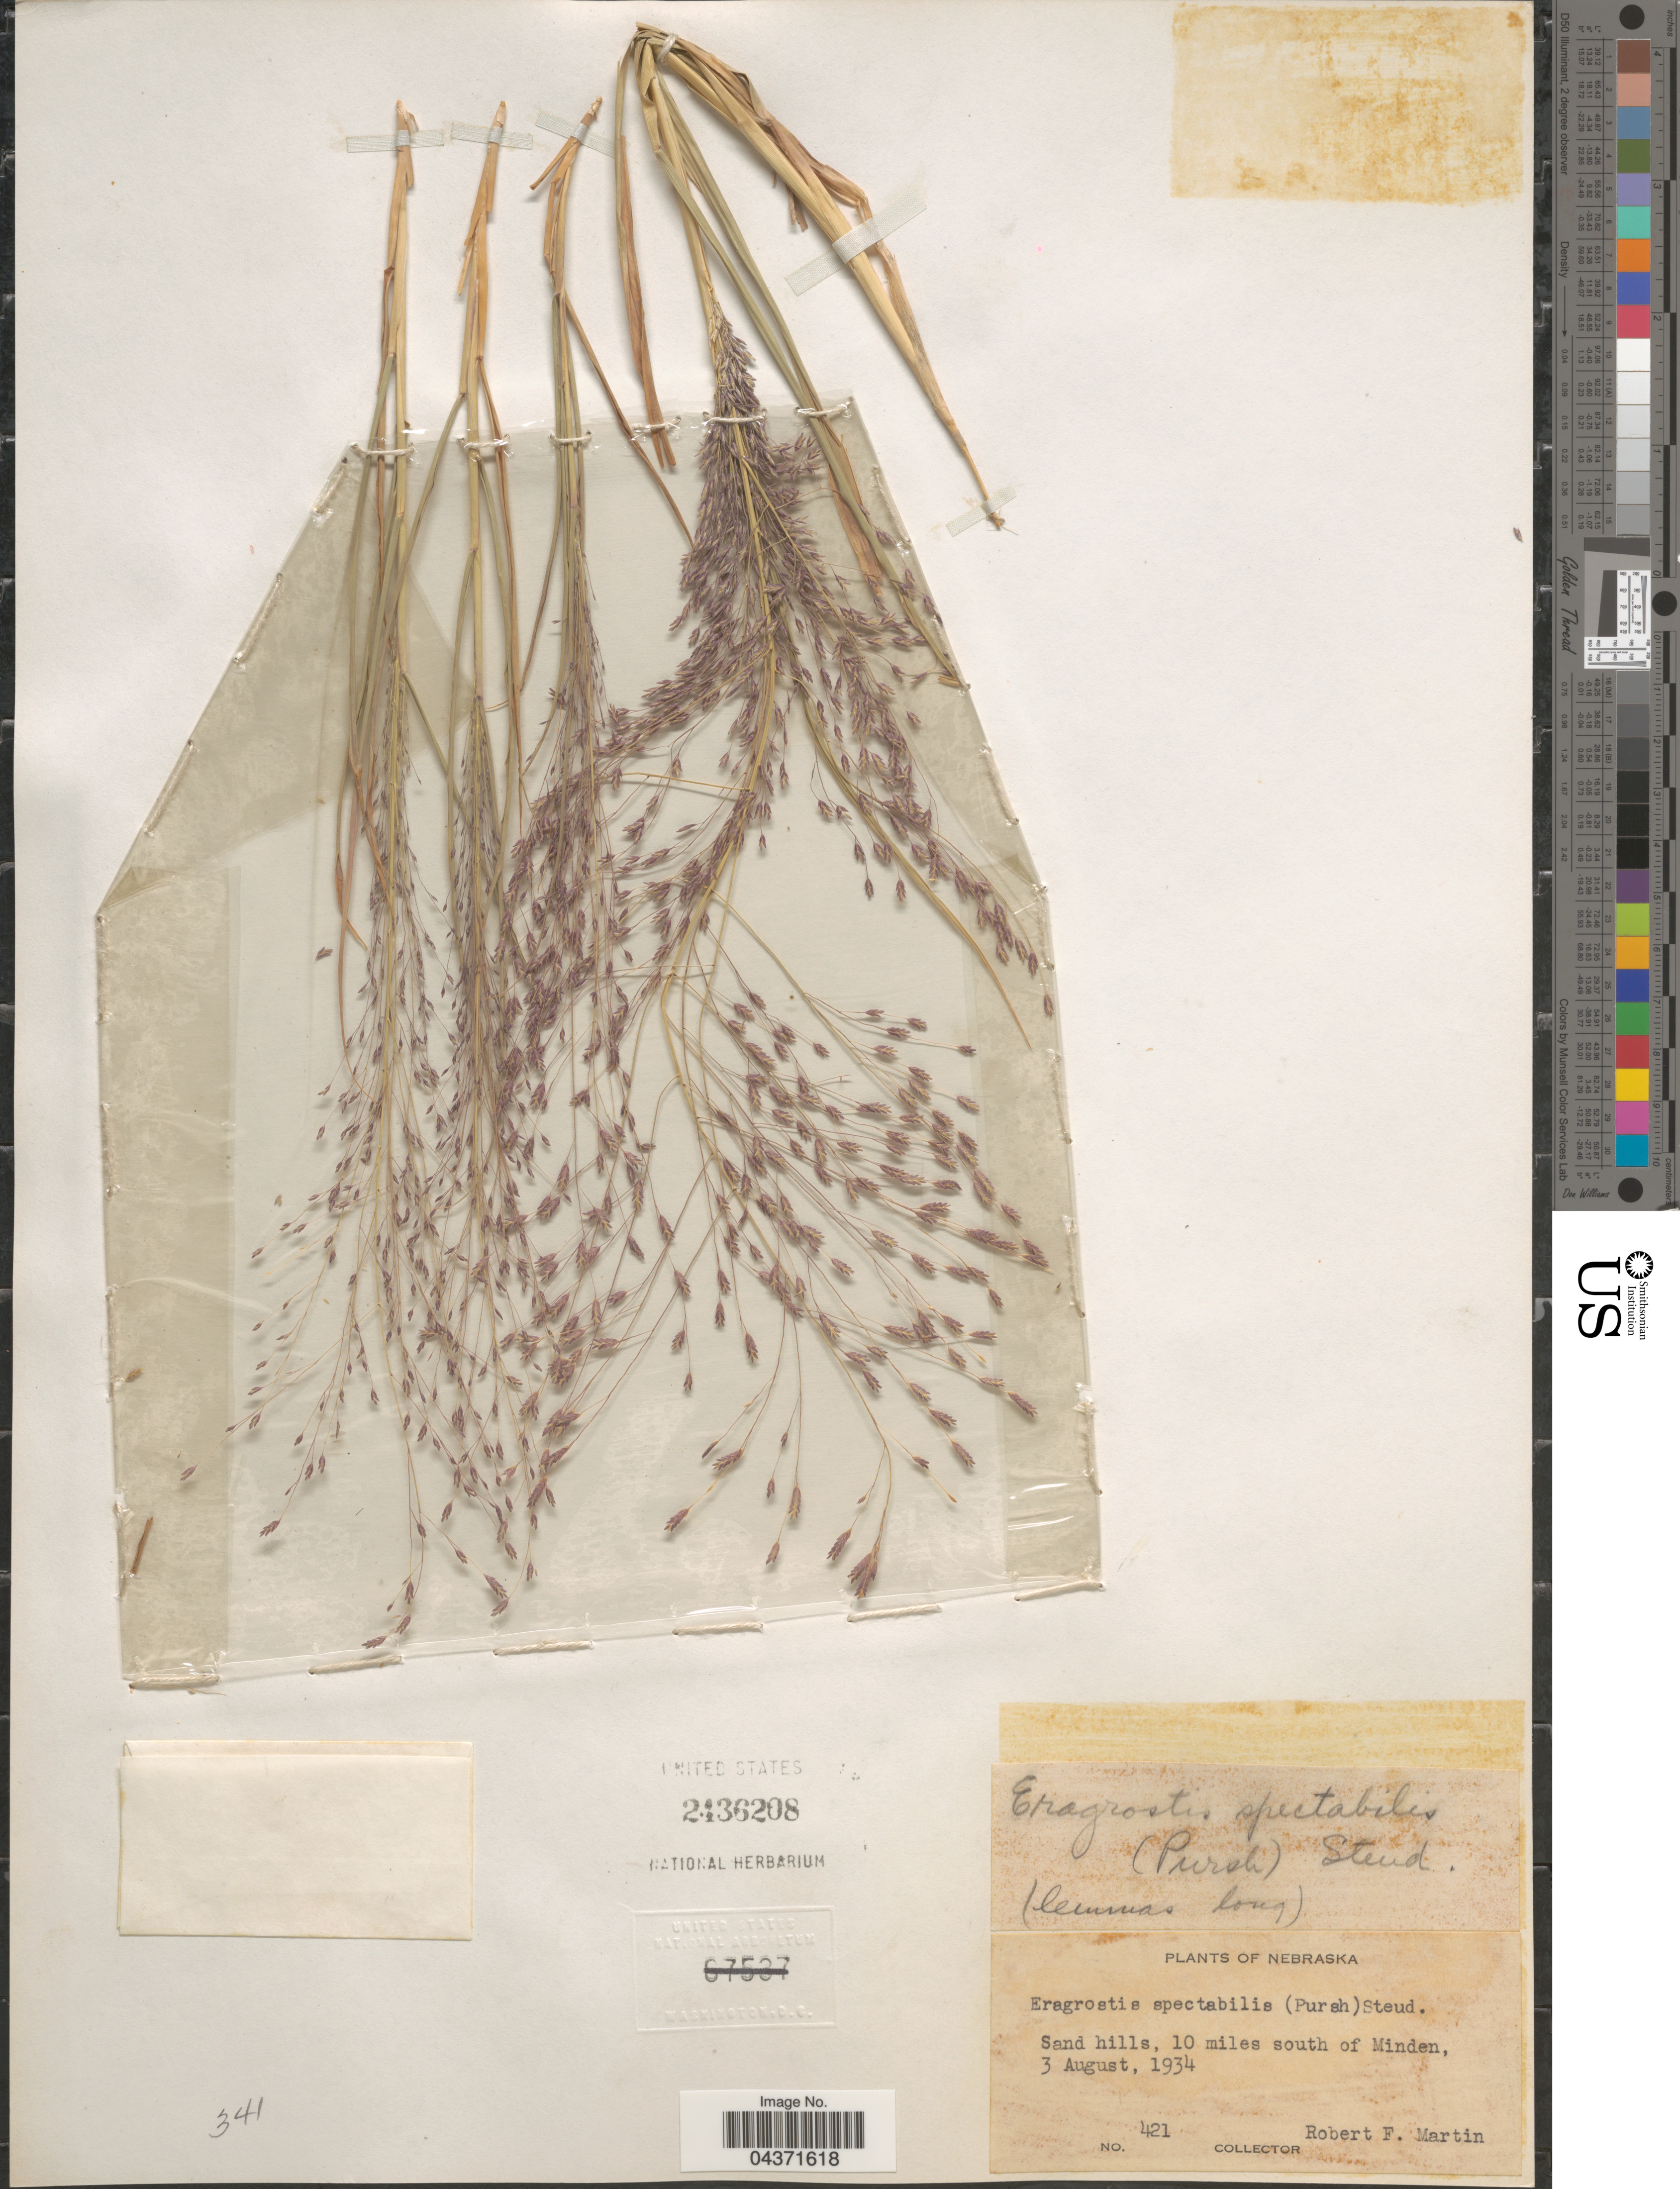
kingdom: Plantae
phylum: Tracheophyta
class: Liliopsida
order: Poales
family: Poaceae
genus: Eragrostis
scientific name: Eragrostis spectabilis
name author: (Pursh) Steud.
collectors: R. F. Martin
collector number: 421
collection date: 1934-08-03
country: United States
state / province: Nebraska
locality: Sand hills, 10 miles south of Minden.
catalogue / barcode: US 2436208